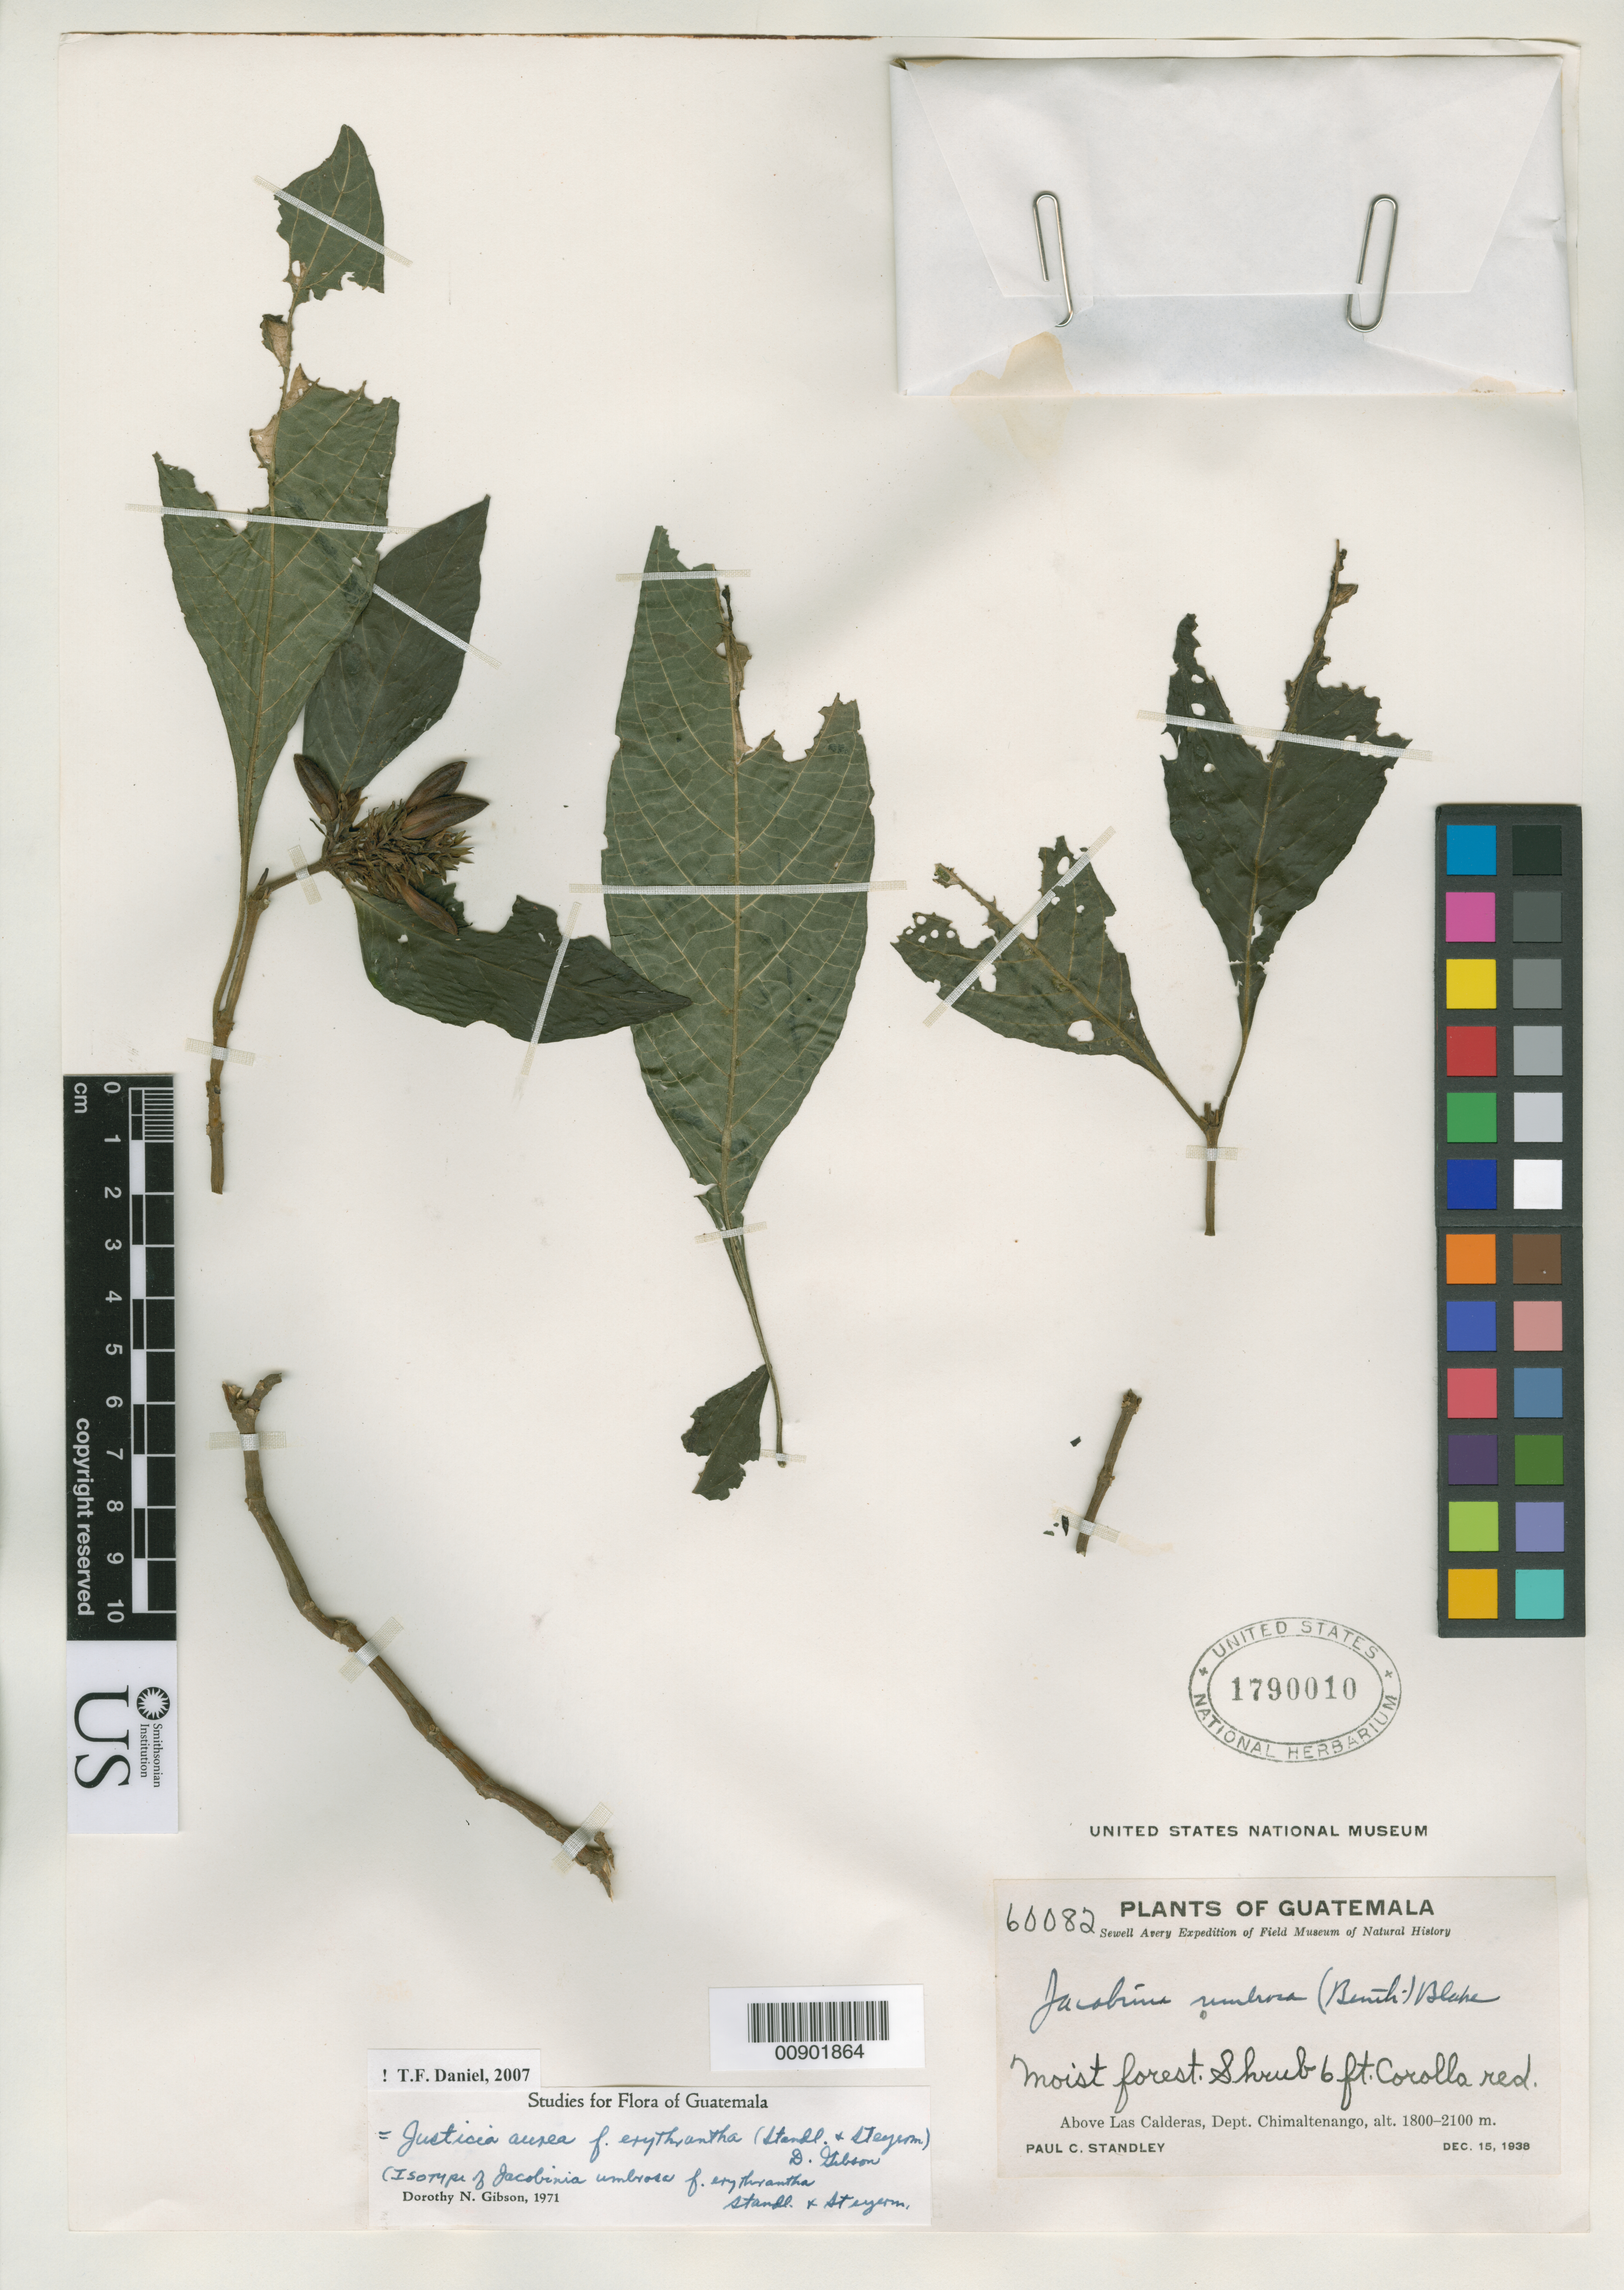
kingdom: Plantae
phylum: Tracheophyta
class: Magnoliopsida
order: Lamiales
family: Acanthaceae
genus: Jacobinia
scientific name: Jacobinia umbrosa f. erythrina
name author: Standl. & Steyerm.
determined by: Gibson, D. N.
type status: Isotype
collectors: P. C. Standley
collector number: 60082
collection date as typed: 15 Dec 1938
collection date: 1938-12-15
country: Guatemala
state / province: Chimaltenango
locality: Above Las Calderas, Dept. Chimaltenango.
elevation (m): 1800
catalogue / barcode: US 1790010